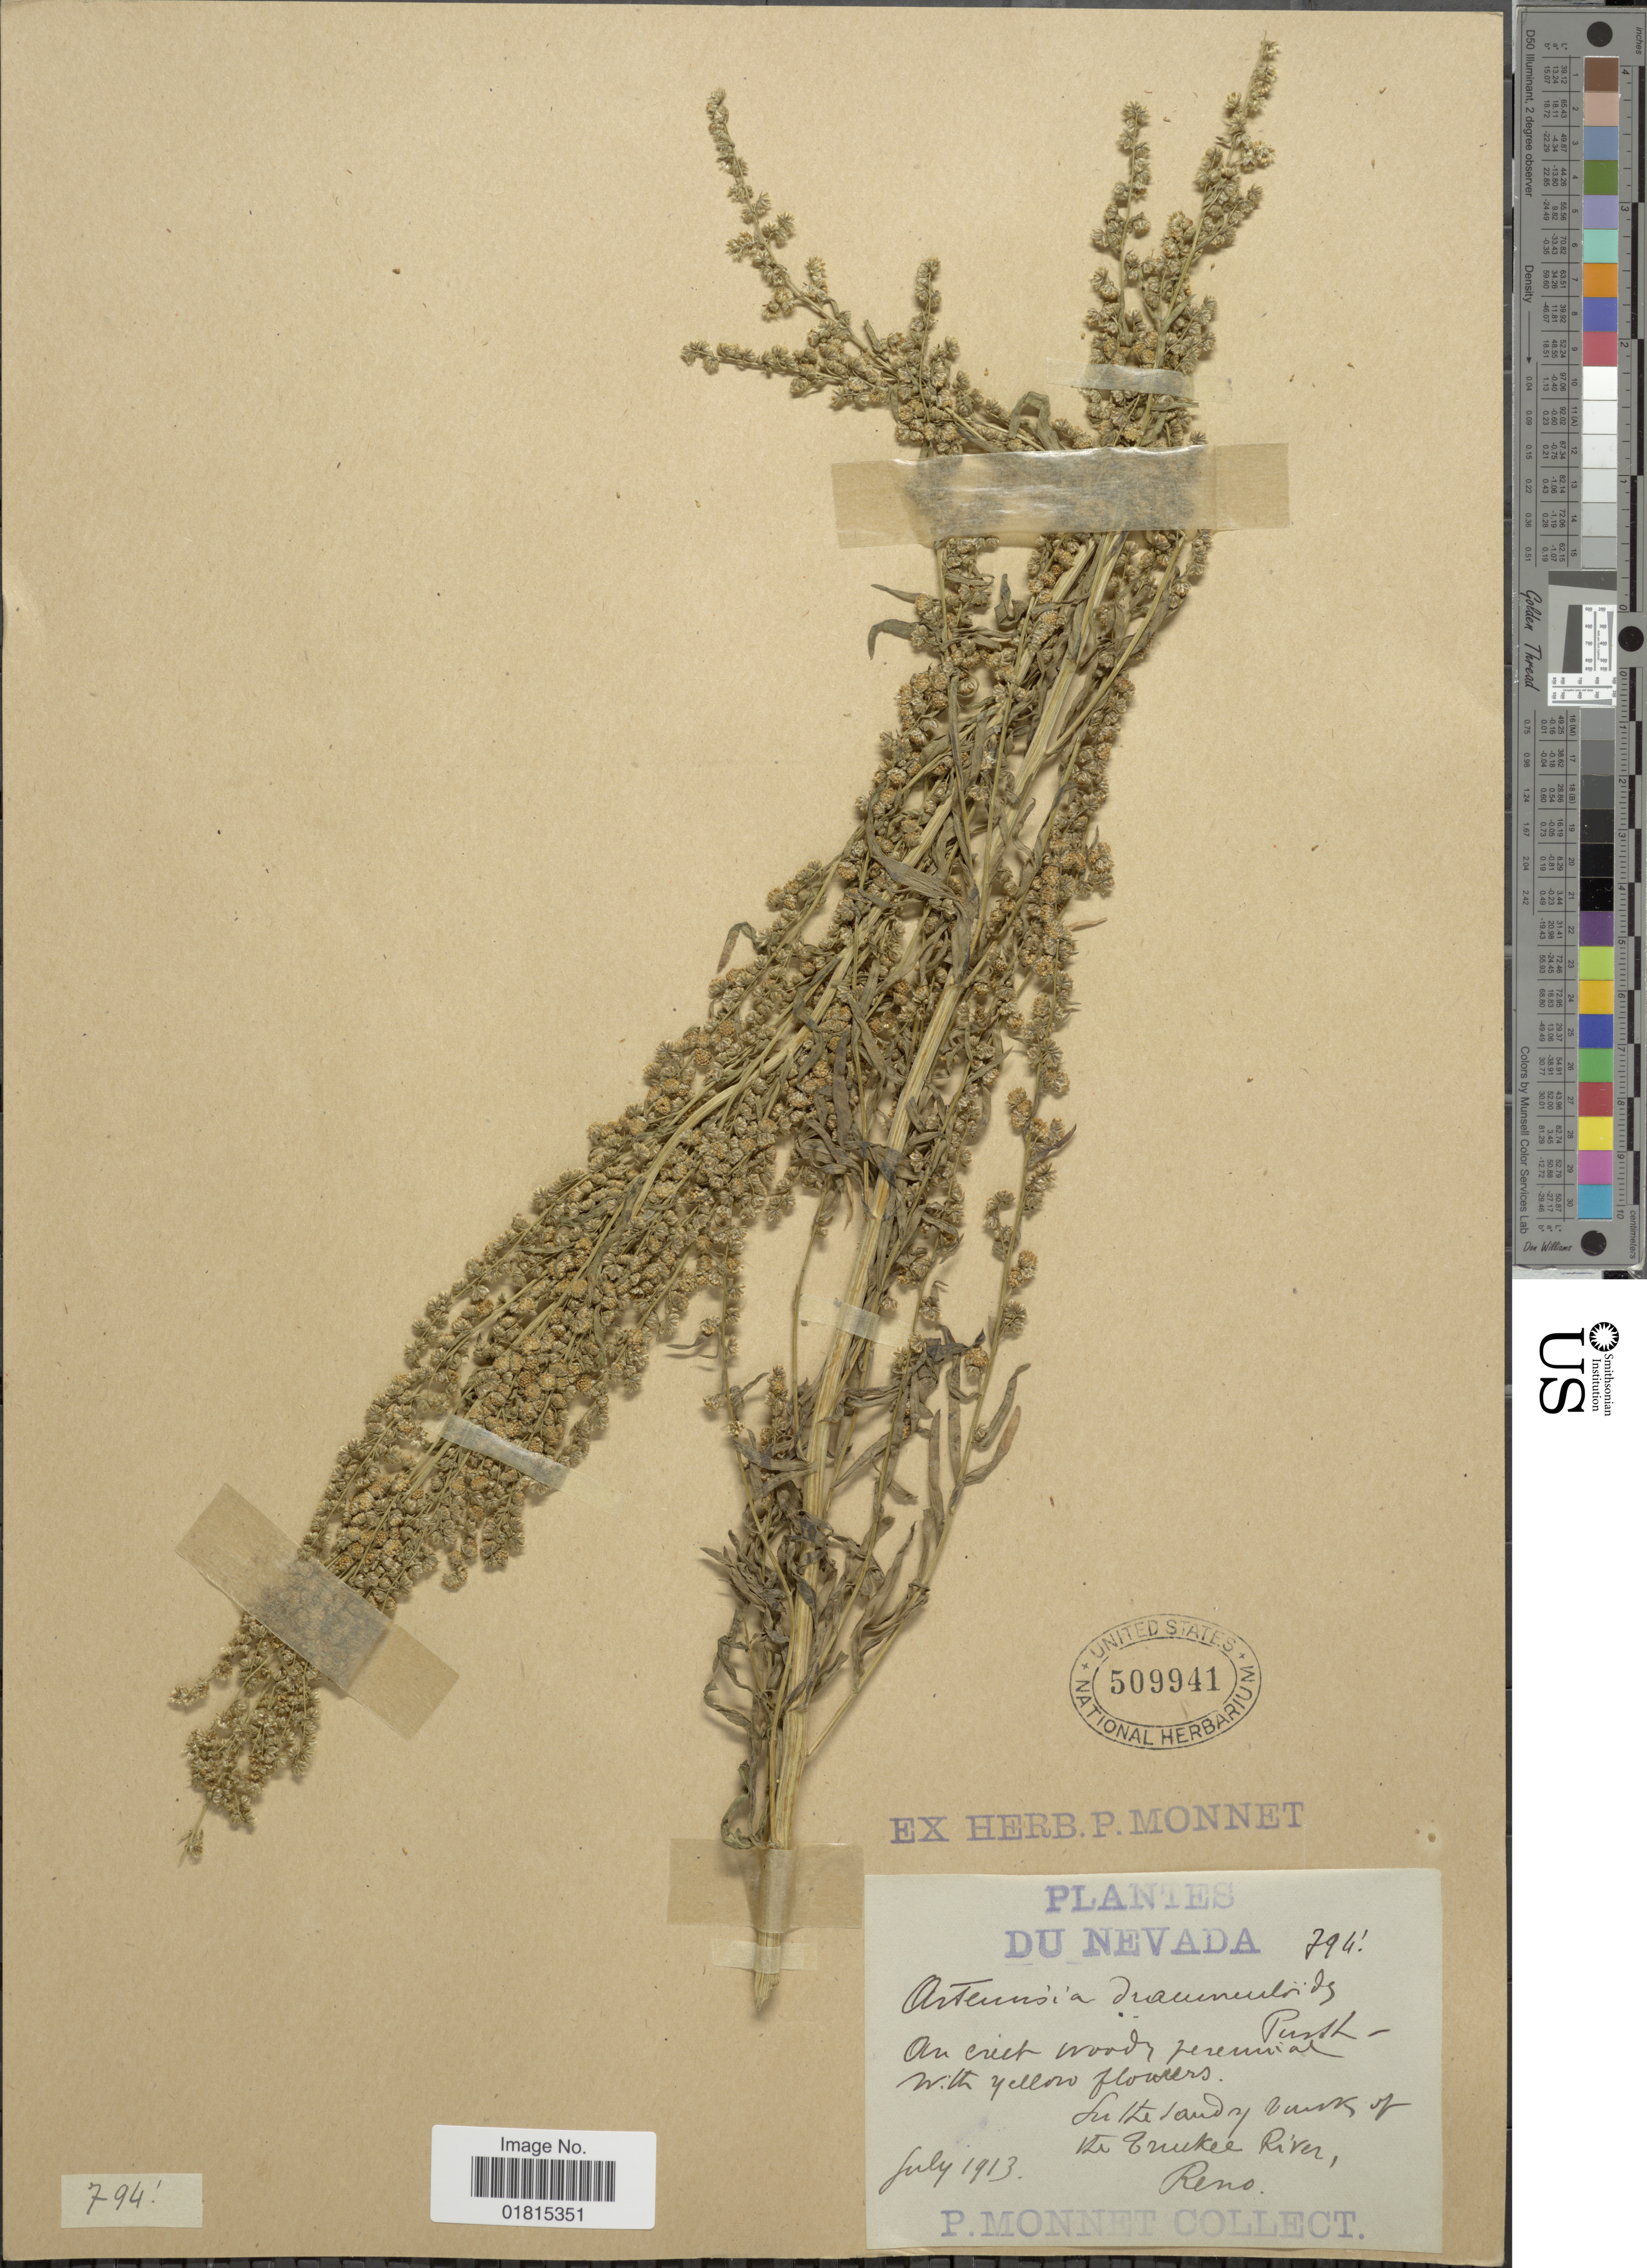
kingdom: Plantae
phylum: Tracheophyta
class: Magnoliopsida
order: Asterales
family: Asteraceae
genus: Artemisia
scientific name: Artemisia dracunculoides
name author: Pursh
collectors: P. Monnet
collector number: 794*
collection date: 1913-07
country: United States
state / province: Nevada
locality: On the sandy bank of Mt Crunkel River, Reno.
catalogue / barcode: US 509941